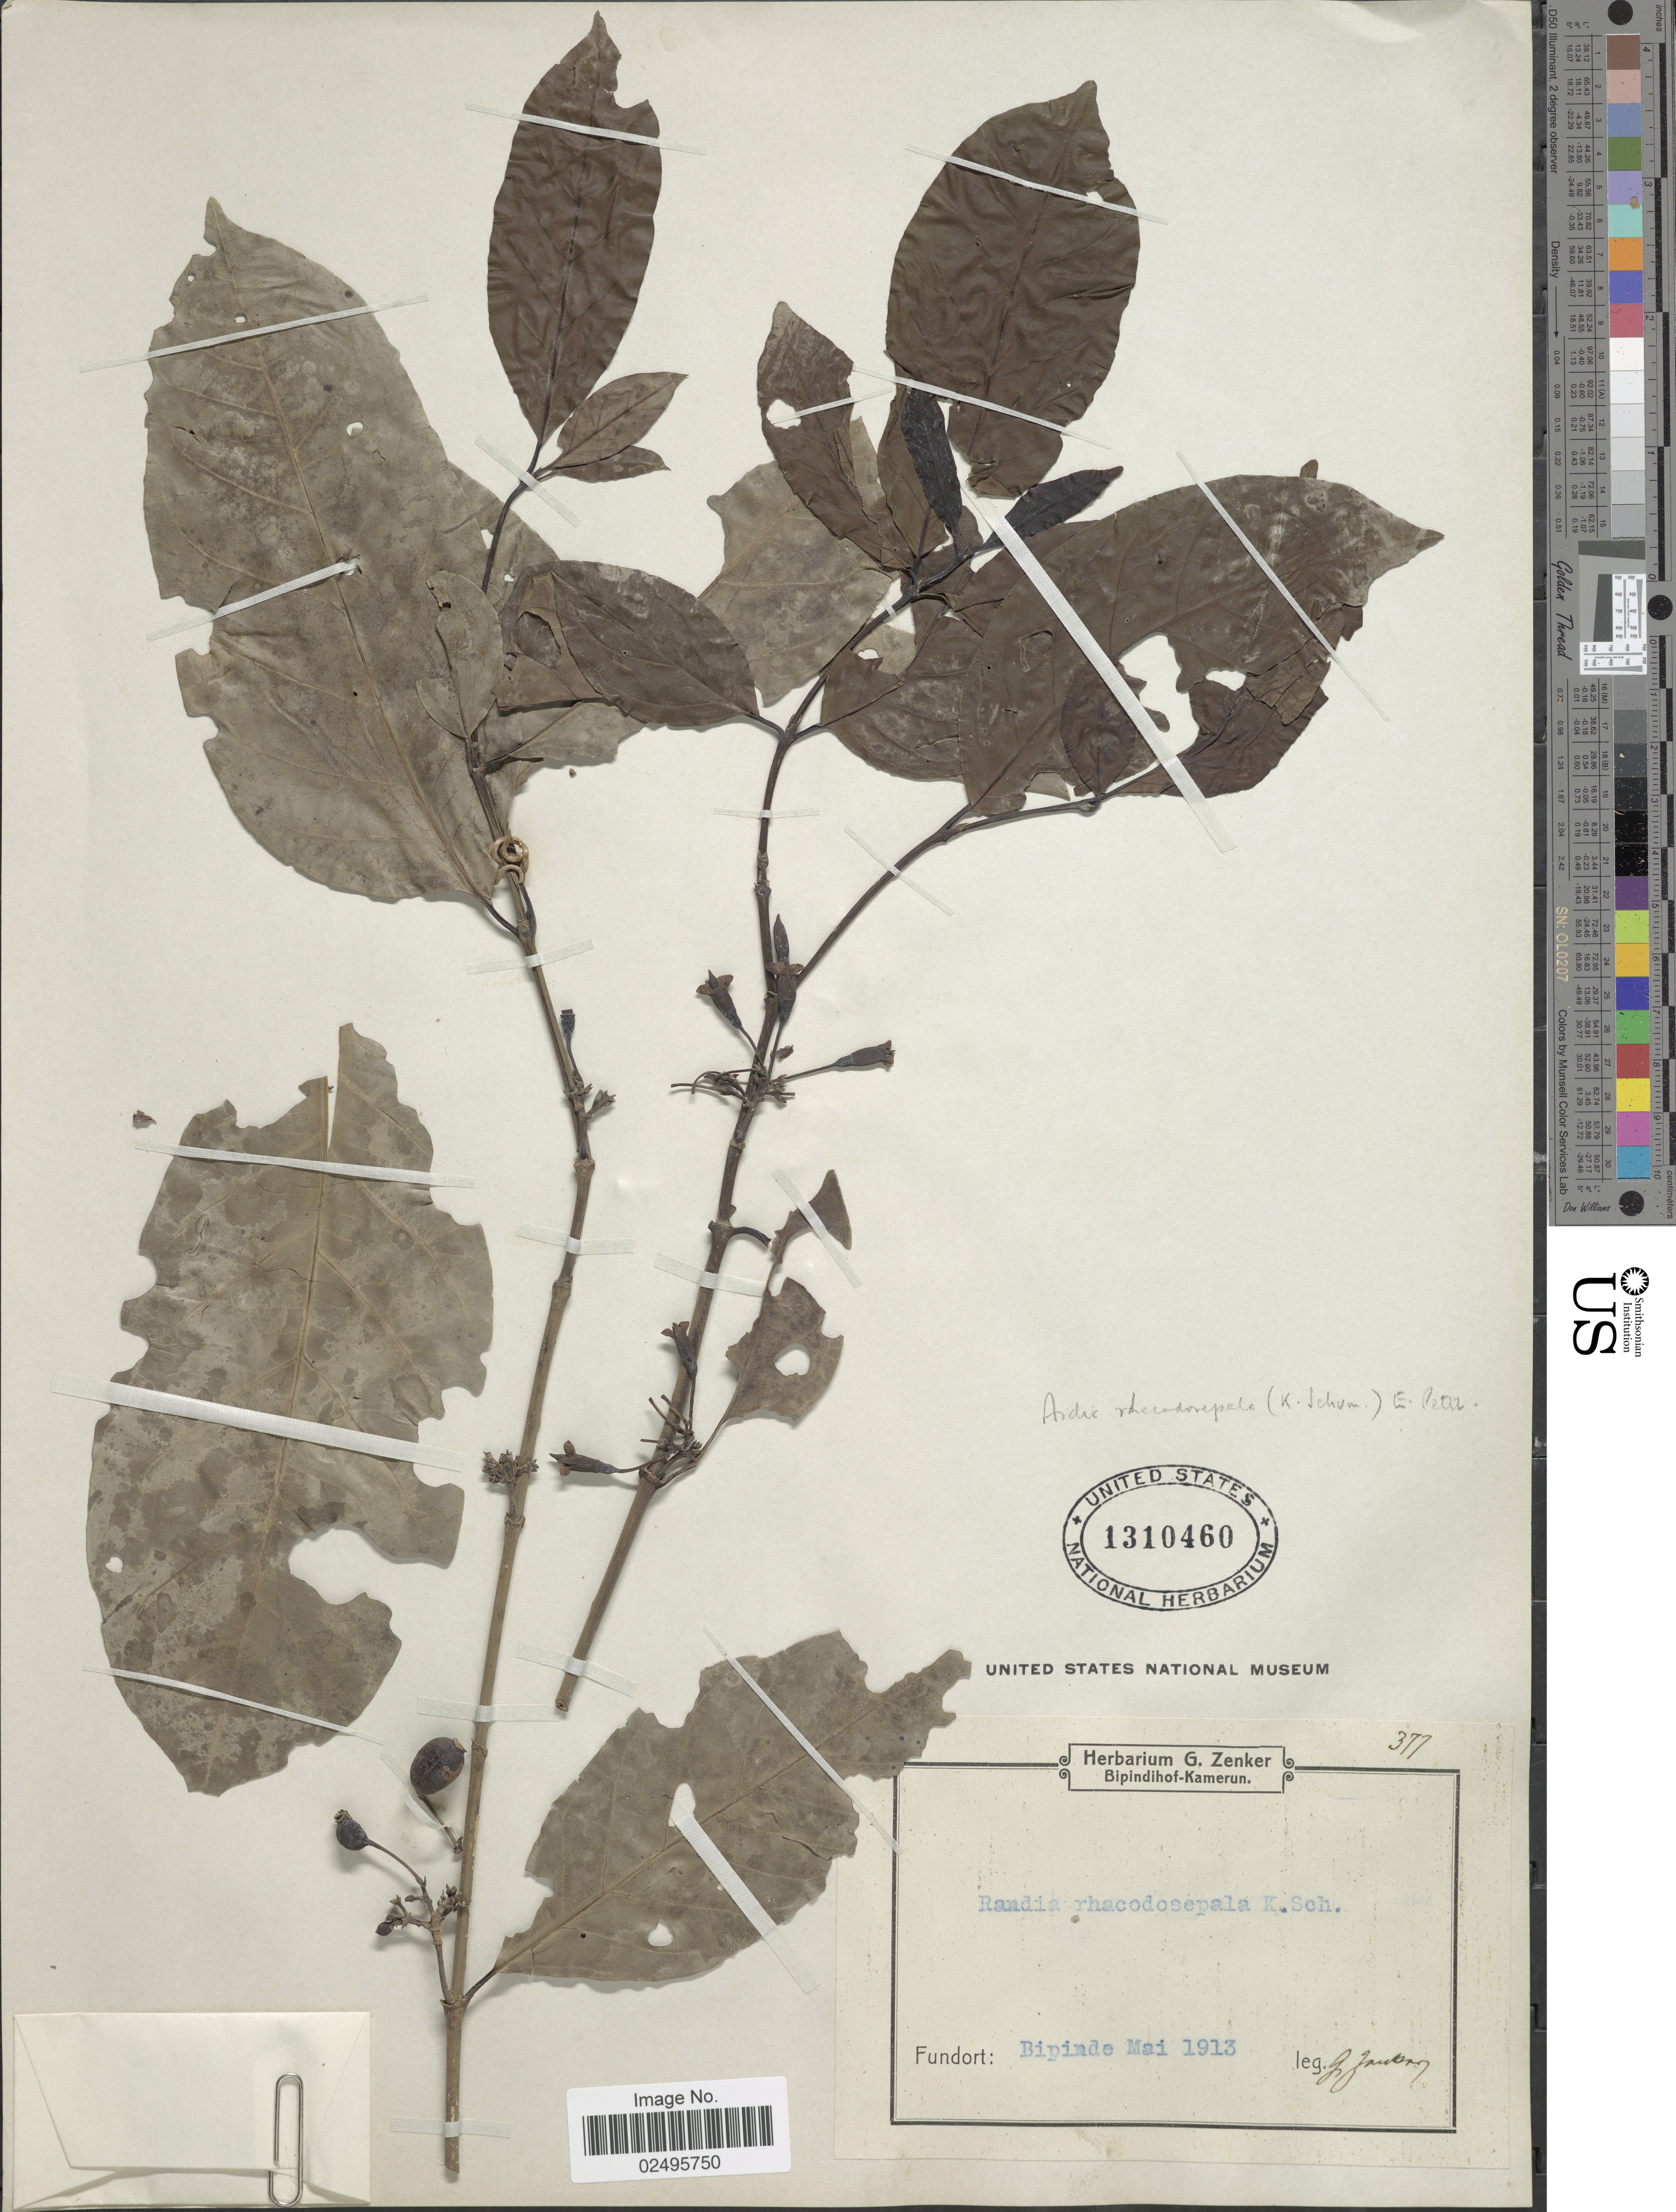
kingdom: Plantae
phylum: Tracheophyta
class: Magnoliopsida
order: Gentianales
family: Rubiaceae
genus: Aidia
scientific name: Aidia rhacodosepala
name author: (K. Schum.) E.M.A. Petit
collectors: G. A. Zenker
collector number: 377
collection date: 1913-05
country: Cameroon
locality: Bipinde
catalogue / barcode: US 1310460